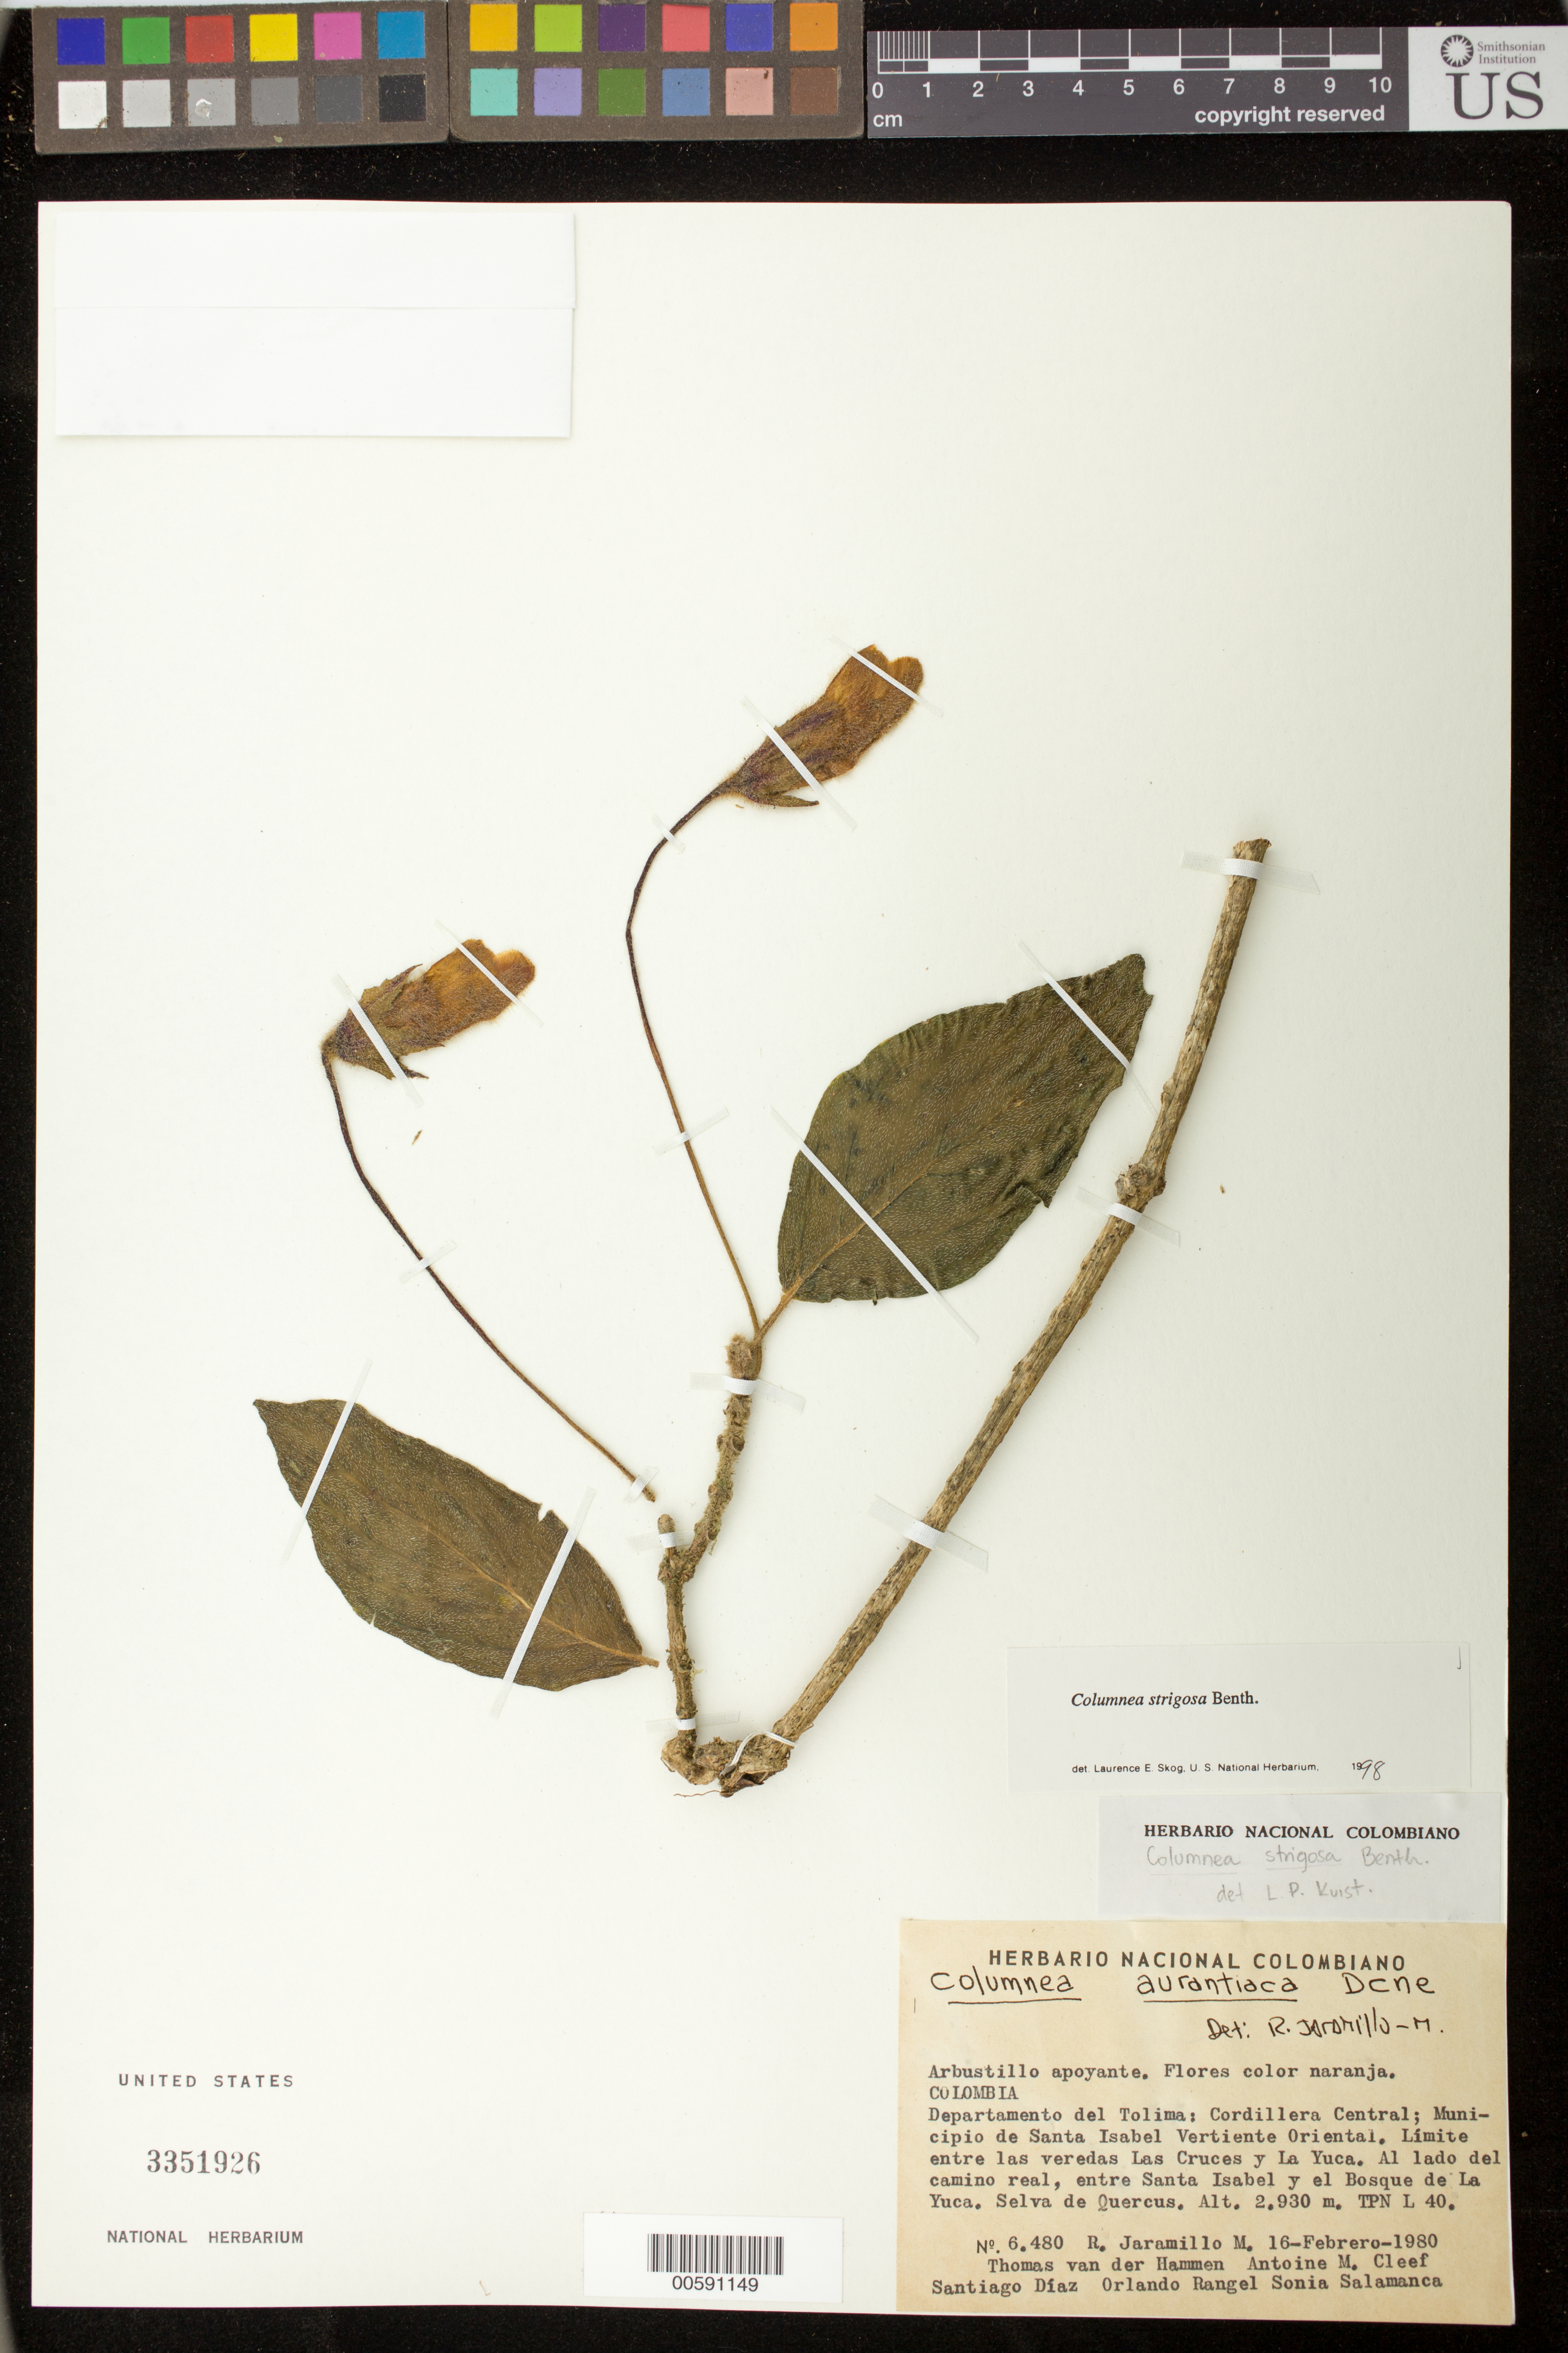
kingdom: Plantae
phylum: Tracheophyta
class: Magnoliopsida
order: Lamiales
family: Gesneriaceae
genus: Columnea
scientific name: Columnea strigosa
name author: Benth.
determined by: Skog, Laurence E.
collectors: R. Jaramillo M., T. Hammen, A. M. Cleef, S. Díaz, J. O. Rangel Ch. & S. Salamanca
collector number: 6480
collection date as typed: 16 Feb 1980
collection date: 1980-02-16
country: Colombia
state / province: Tolima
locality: Cordillera Central; Mpio. de Santa Isabel Vertiente Oriental; límite entre las veredas Las Cruces y La Yuca, al lado del camino real, entre Santa Isabel y el Bosque de La Yuca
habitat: Selva de Quercus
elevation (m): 2930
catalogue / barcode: US 3351926